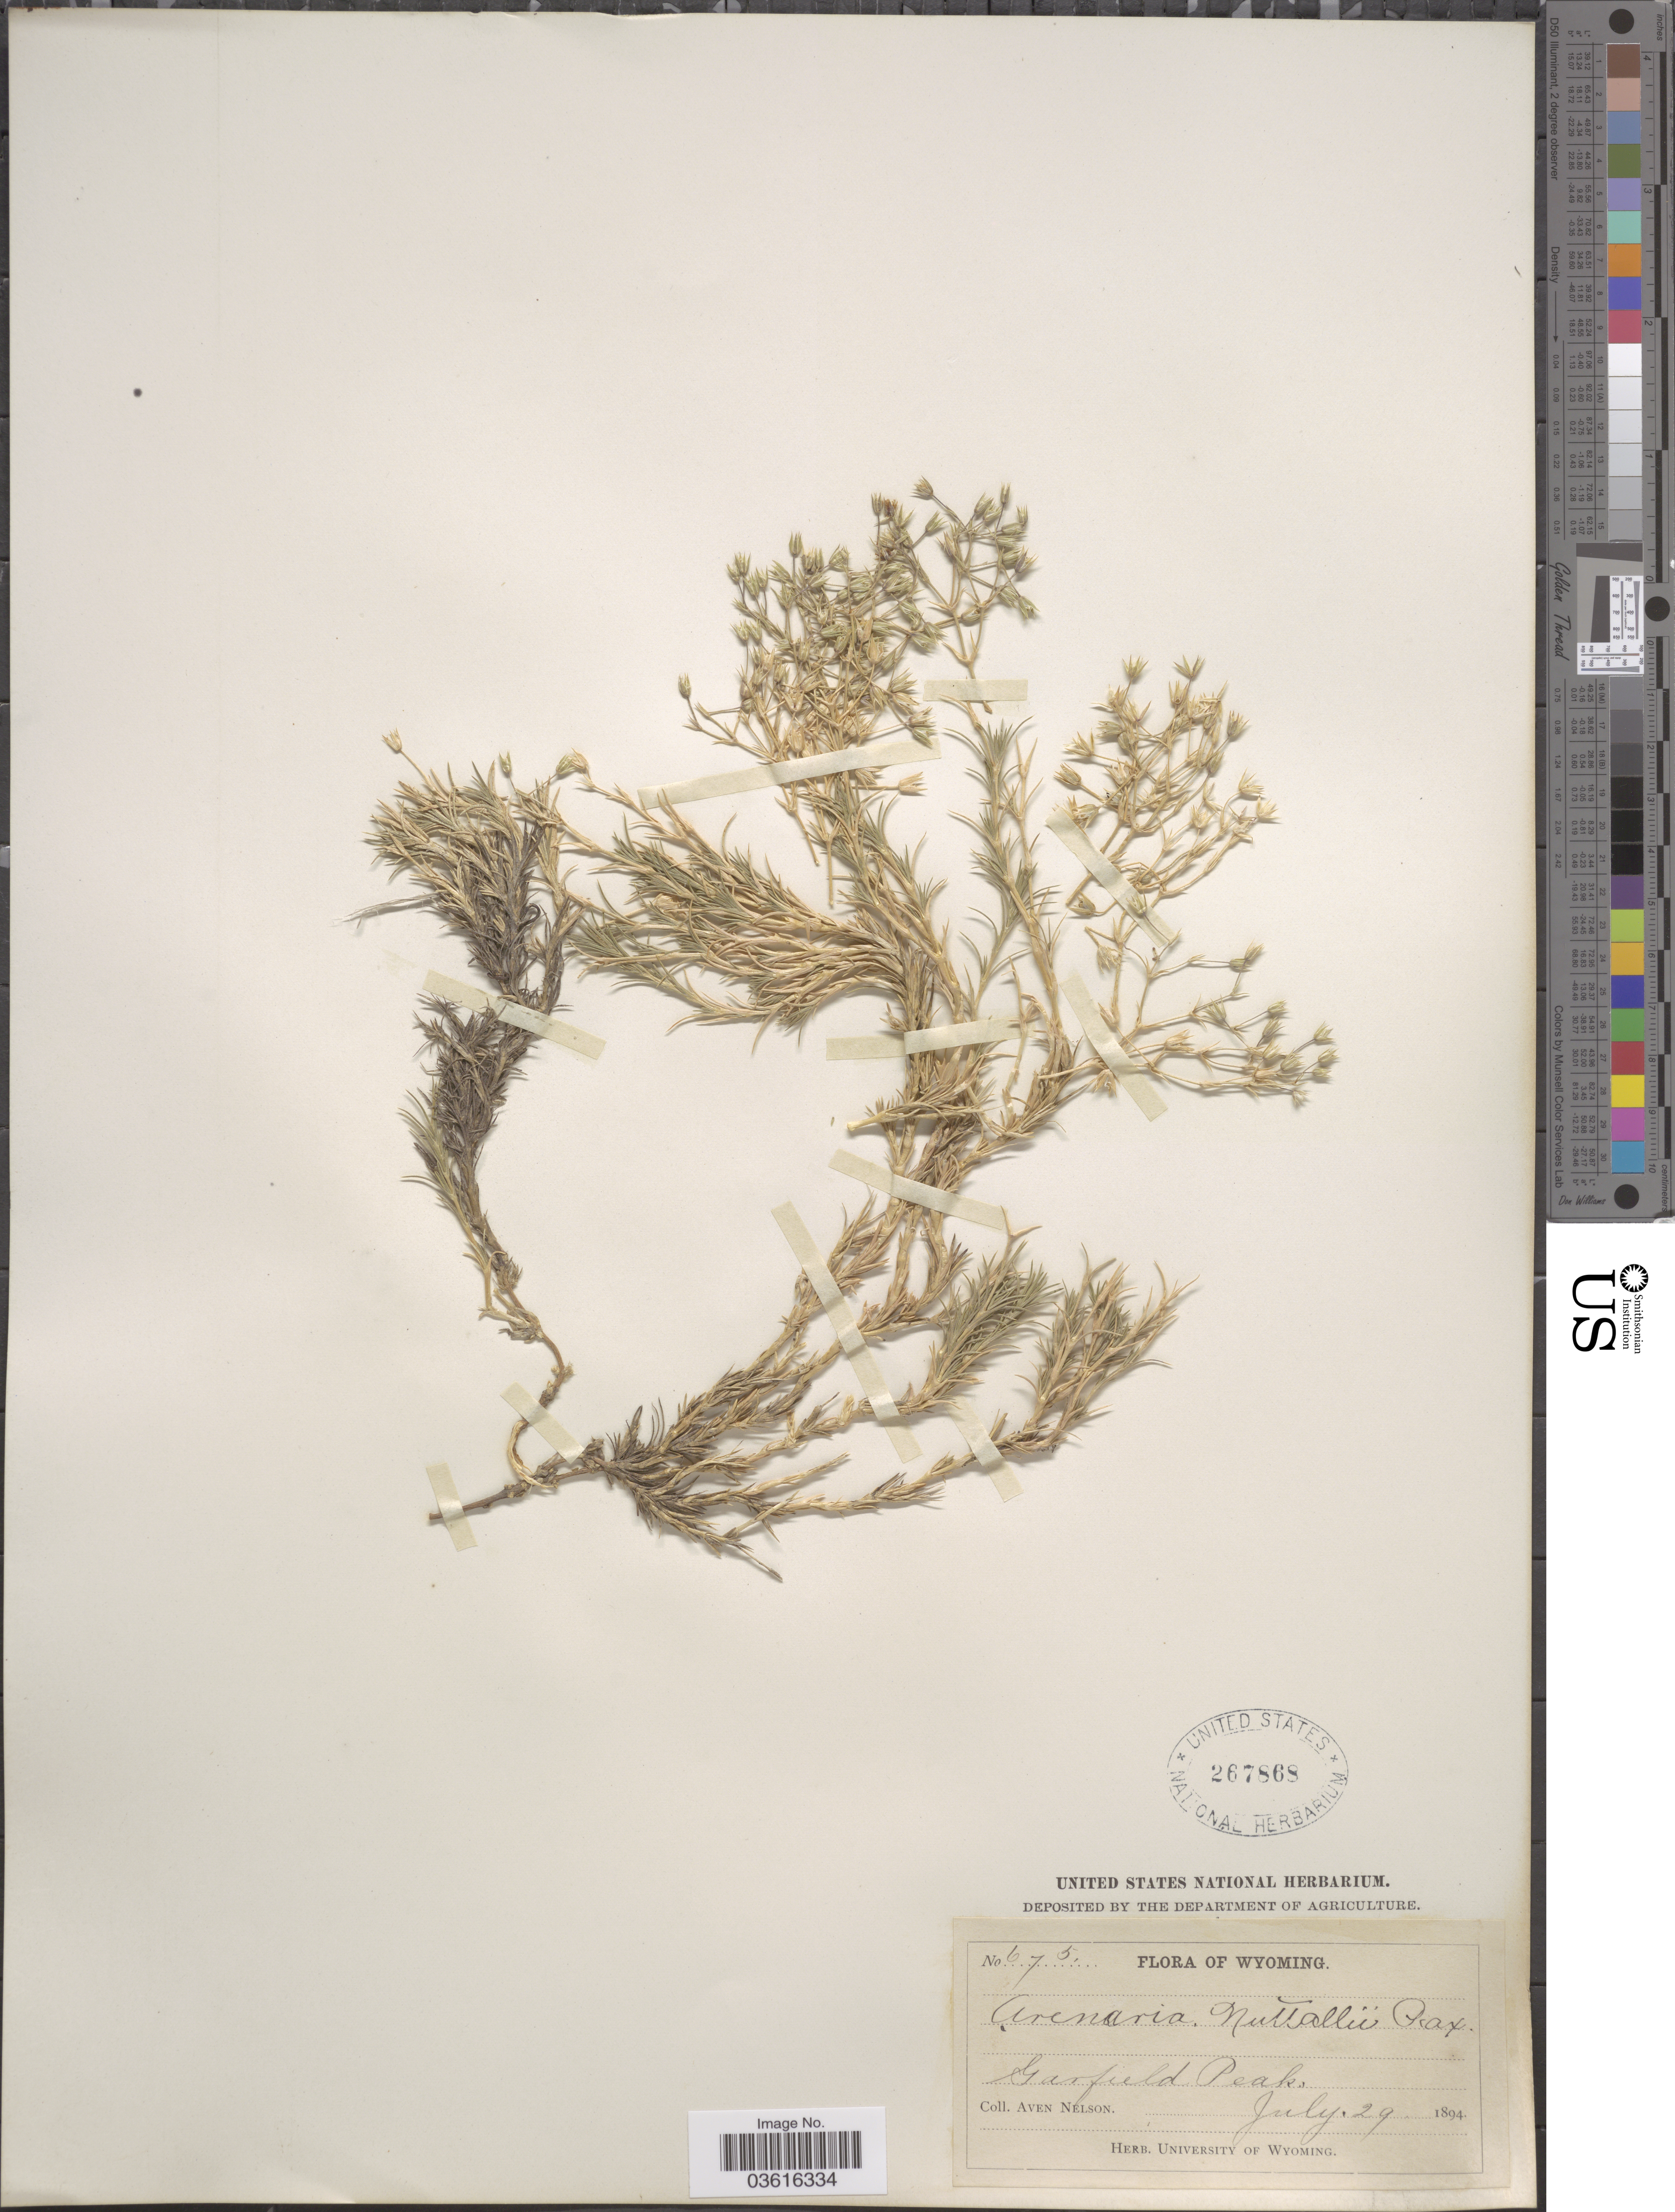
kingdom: Plantae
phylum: Tracheophyta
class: Magnoliopsida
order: Caryophyllales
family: Caryophyllaceae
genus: Minuartia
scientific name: Minuartia nuttallii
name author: (Pax) Briq.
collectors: A. Nelson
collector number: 675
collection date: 1894-07-29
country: United States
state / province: Wyoming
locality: Garfield Peak.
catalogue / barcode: US 267868